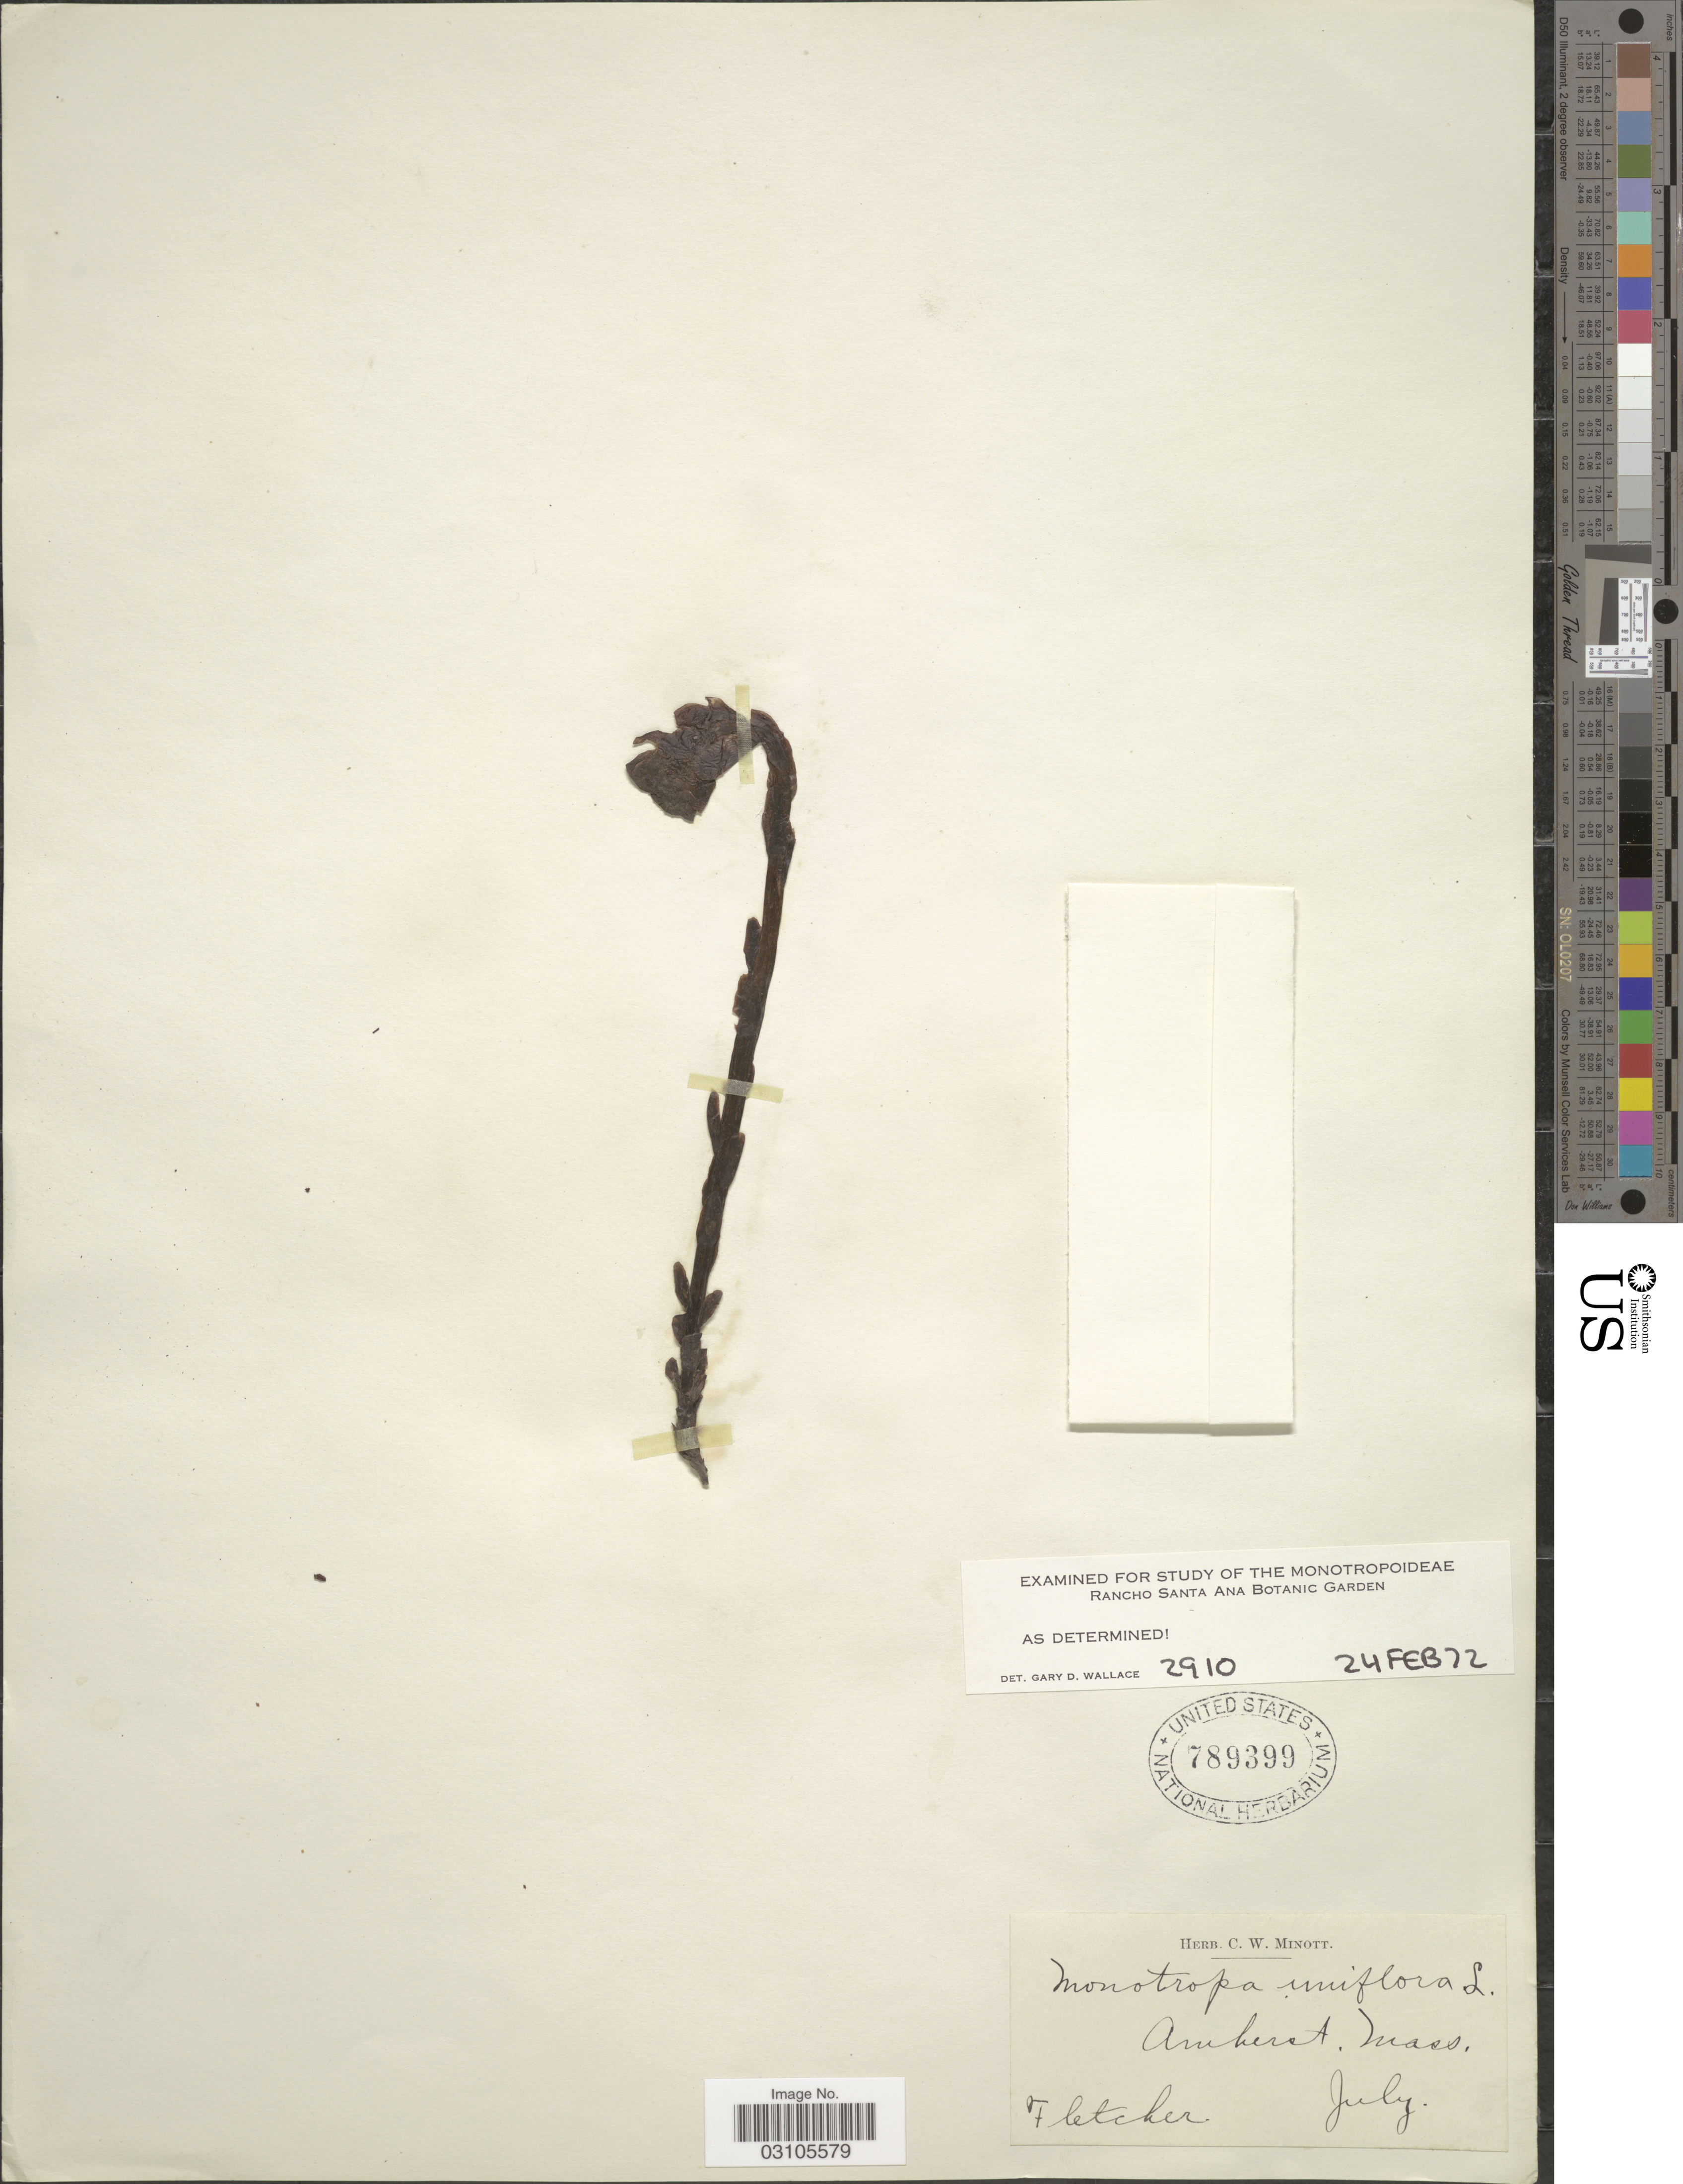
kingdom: Plantae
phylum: Tracheophyta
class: Magnoliopsida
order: Ericales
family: Ericaceae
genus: Monotropa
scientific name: Monotropa uniflora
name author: L.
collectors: -. Fletcher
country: United States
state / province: Massachusetts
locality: Amherst.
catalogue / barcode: US 789399